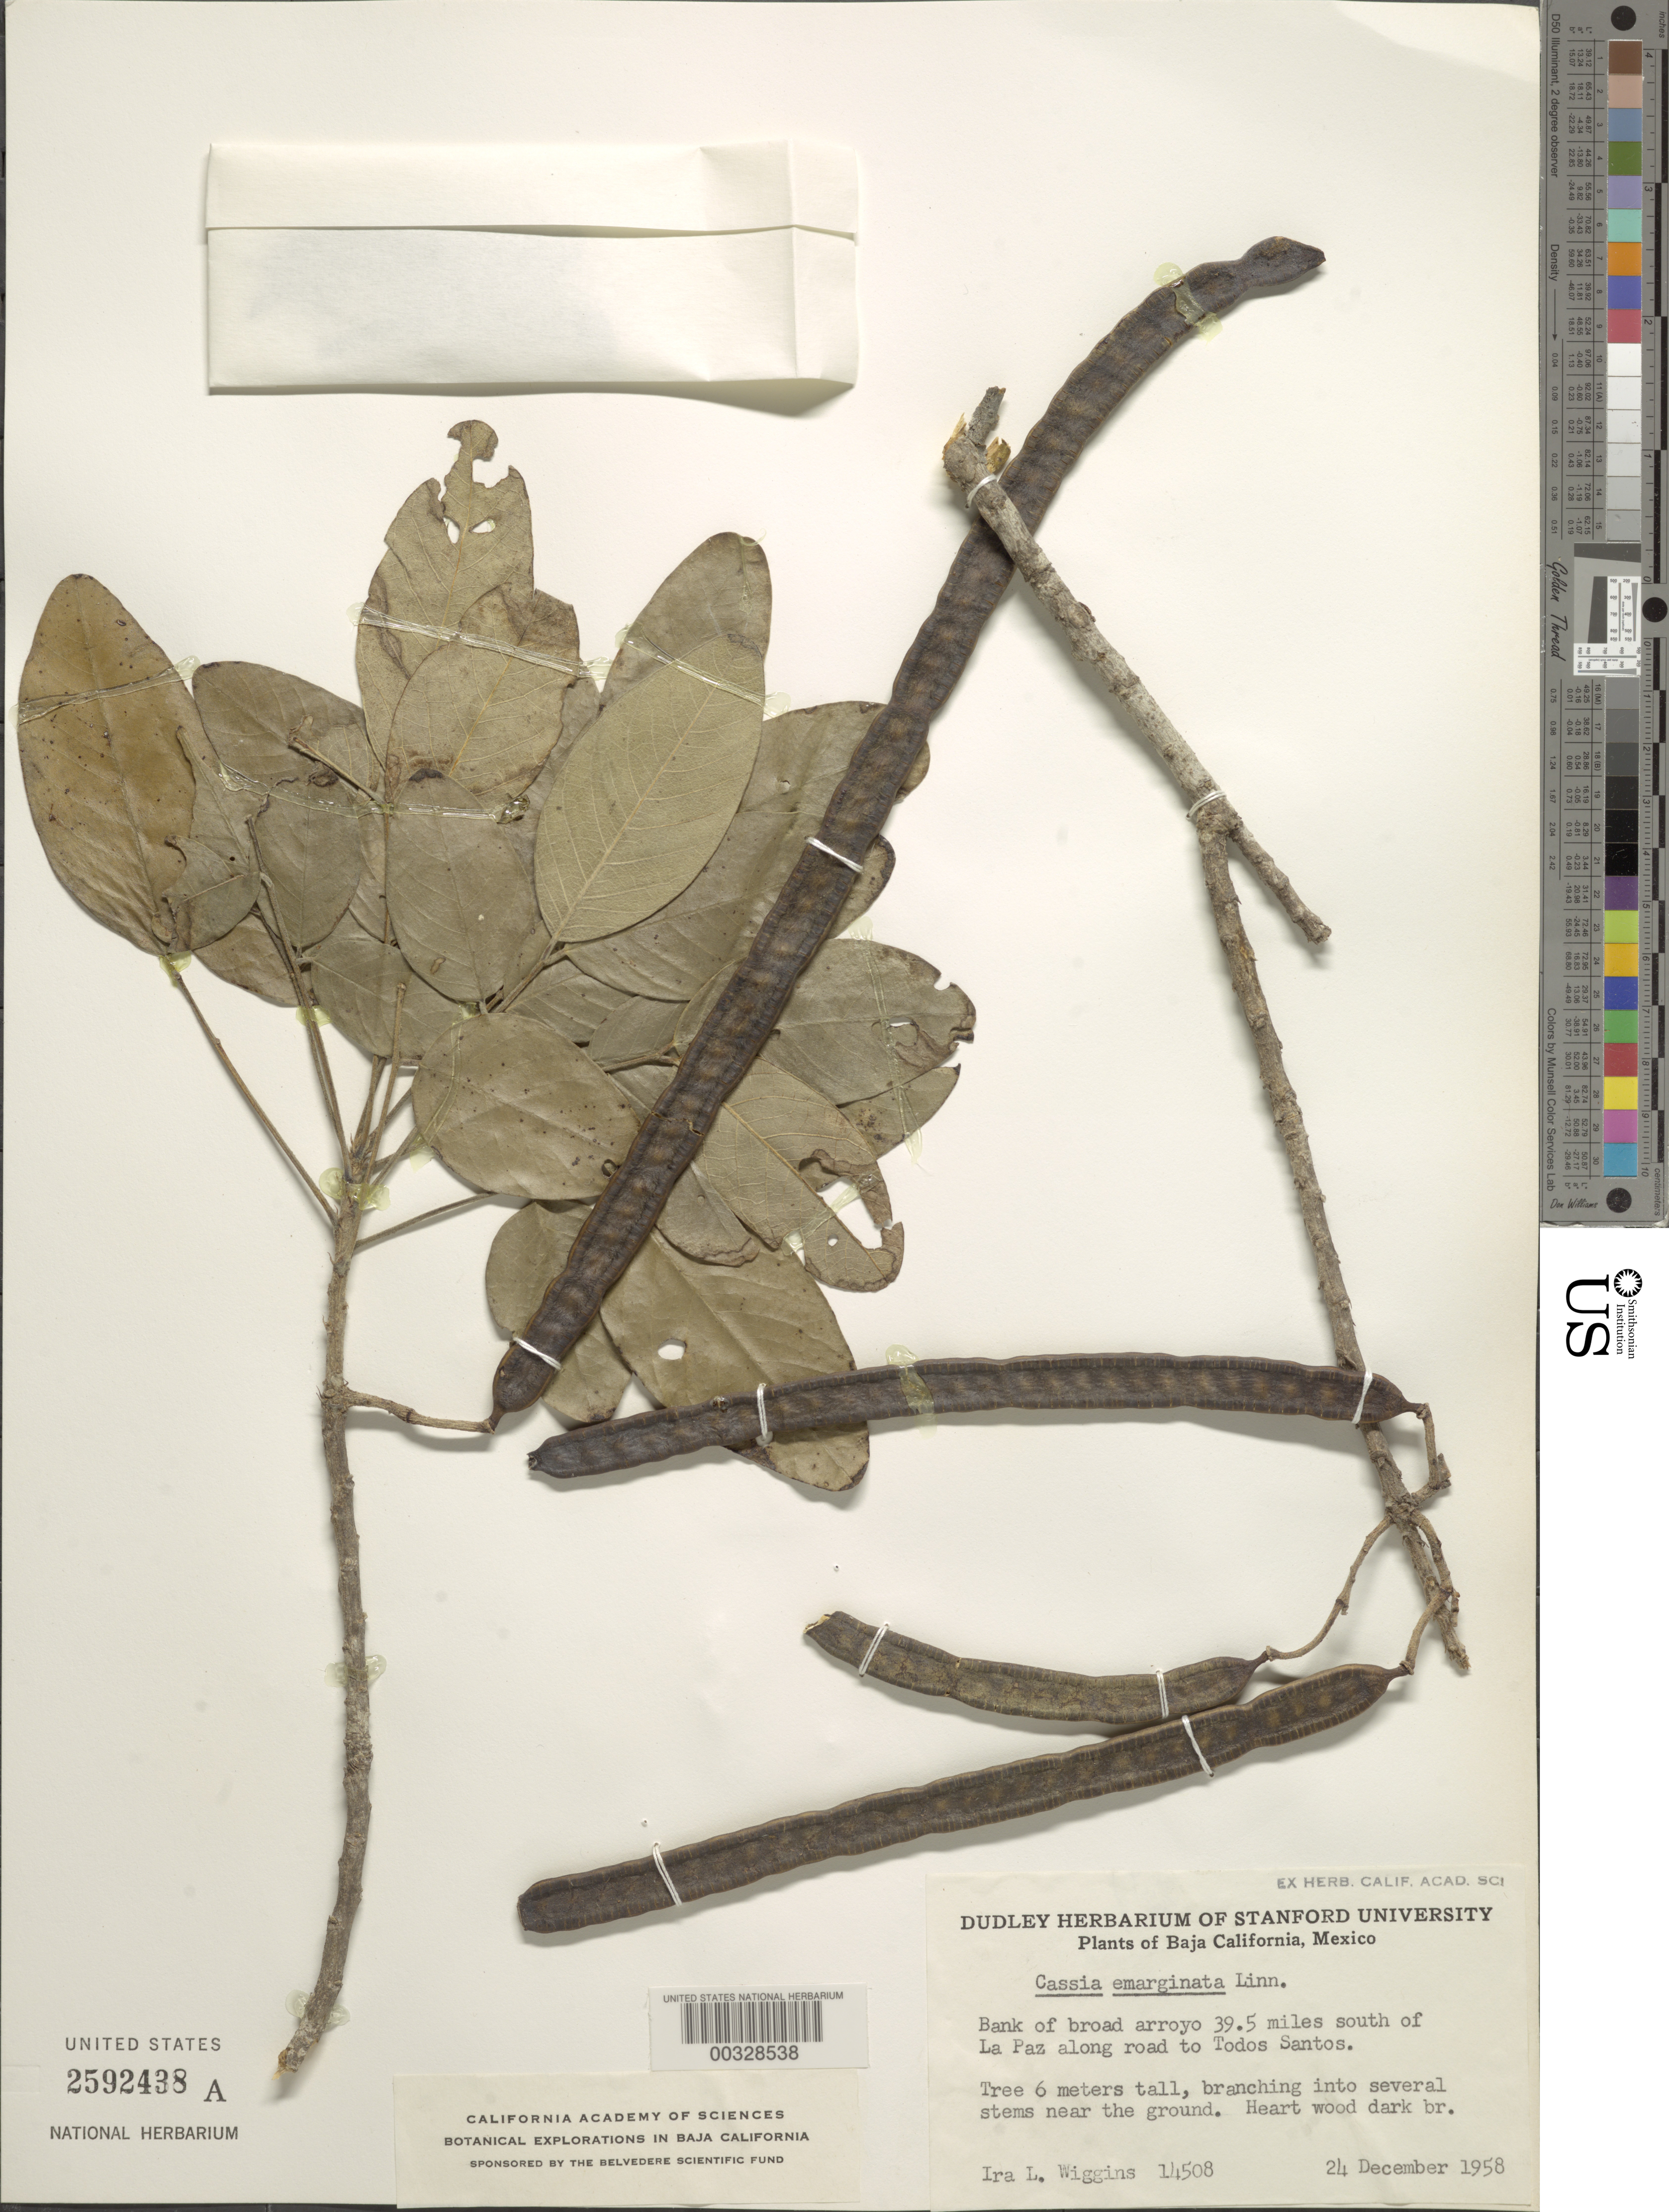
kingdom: Plantae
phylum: Tracheophyta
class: Magnoliopsida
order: Fabales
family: Fabaceae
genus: Senna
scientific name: Senna emarginata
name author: L.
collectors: I. L. Wiggins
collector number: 14508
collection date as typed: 24 Dec 1958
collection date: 1958-12-24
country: Mexico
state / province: Baja California Sur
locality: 39.5 mi S of La Paz along road to Todos Santos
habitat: Bank of broad arroyo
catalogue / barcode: US 2592438A